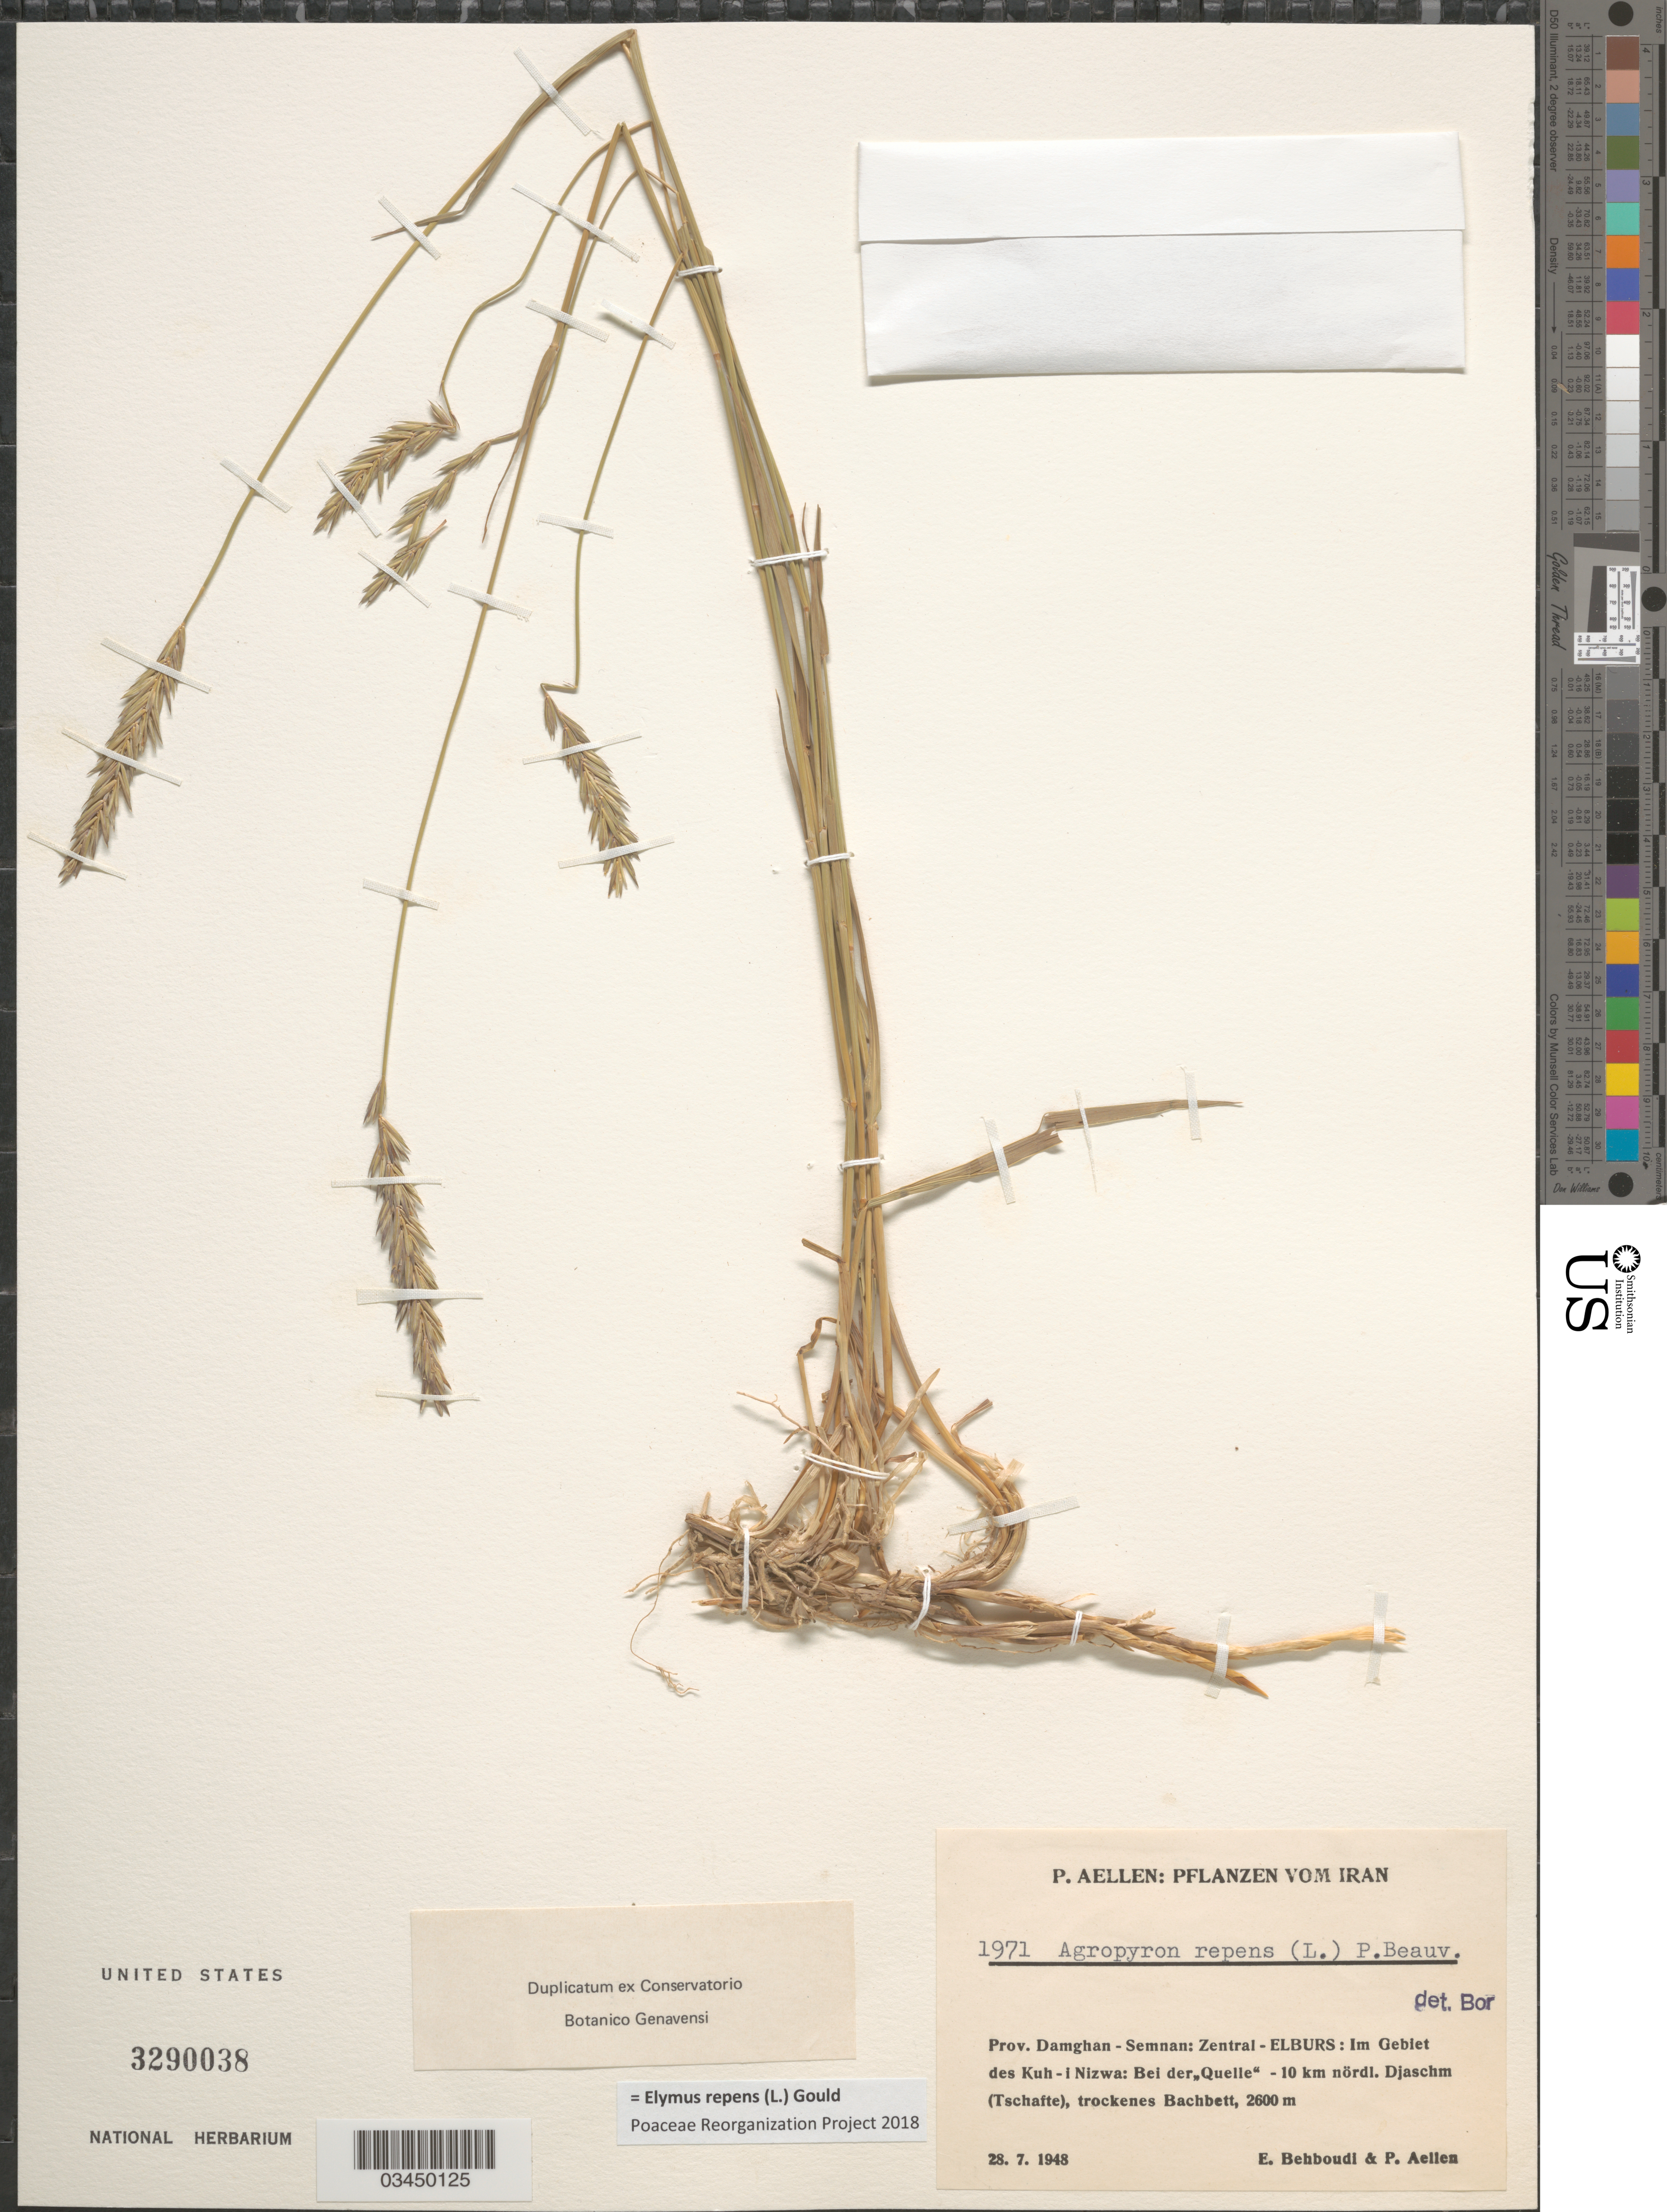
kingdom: Plantae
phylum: Tracheophyta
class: Liliopsida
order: Poales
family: Poaceae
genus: Elymus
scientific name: Elymus repens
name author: (L.) Gould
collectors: E. Behboudi & P. Aellen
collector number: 1971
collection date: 1948-07-28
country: Iran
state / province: Semnan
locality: Prov. Damghan-Semnan: Zentral-Elburs: Im Gebiet des Kuh-i Nizwa: Bei der "Quelle" - 10 km nördl. Djaschm (Tschafte), trockenes Bachbett.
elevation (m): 2600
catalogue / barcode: US 3290038